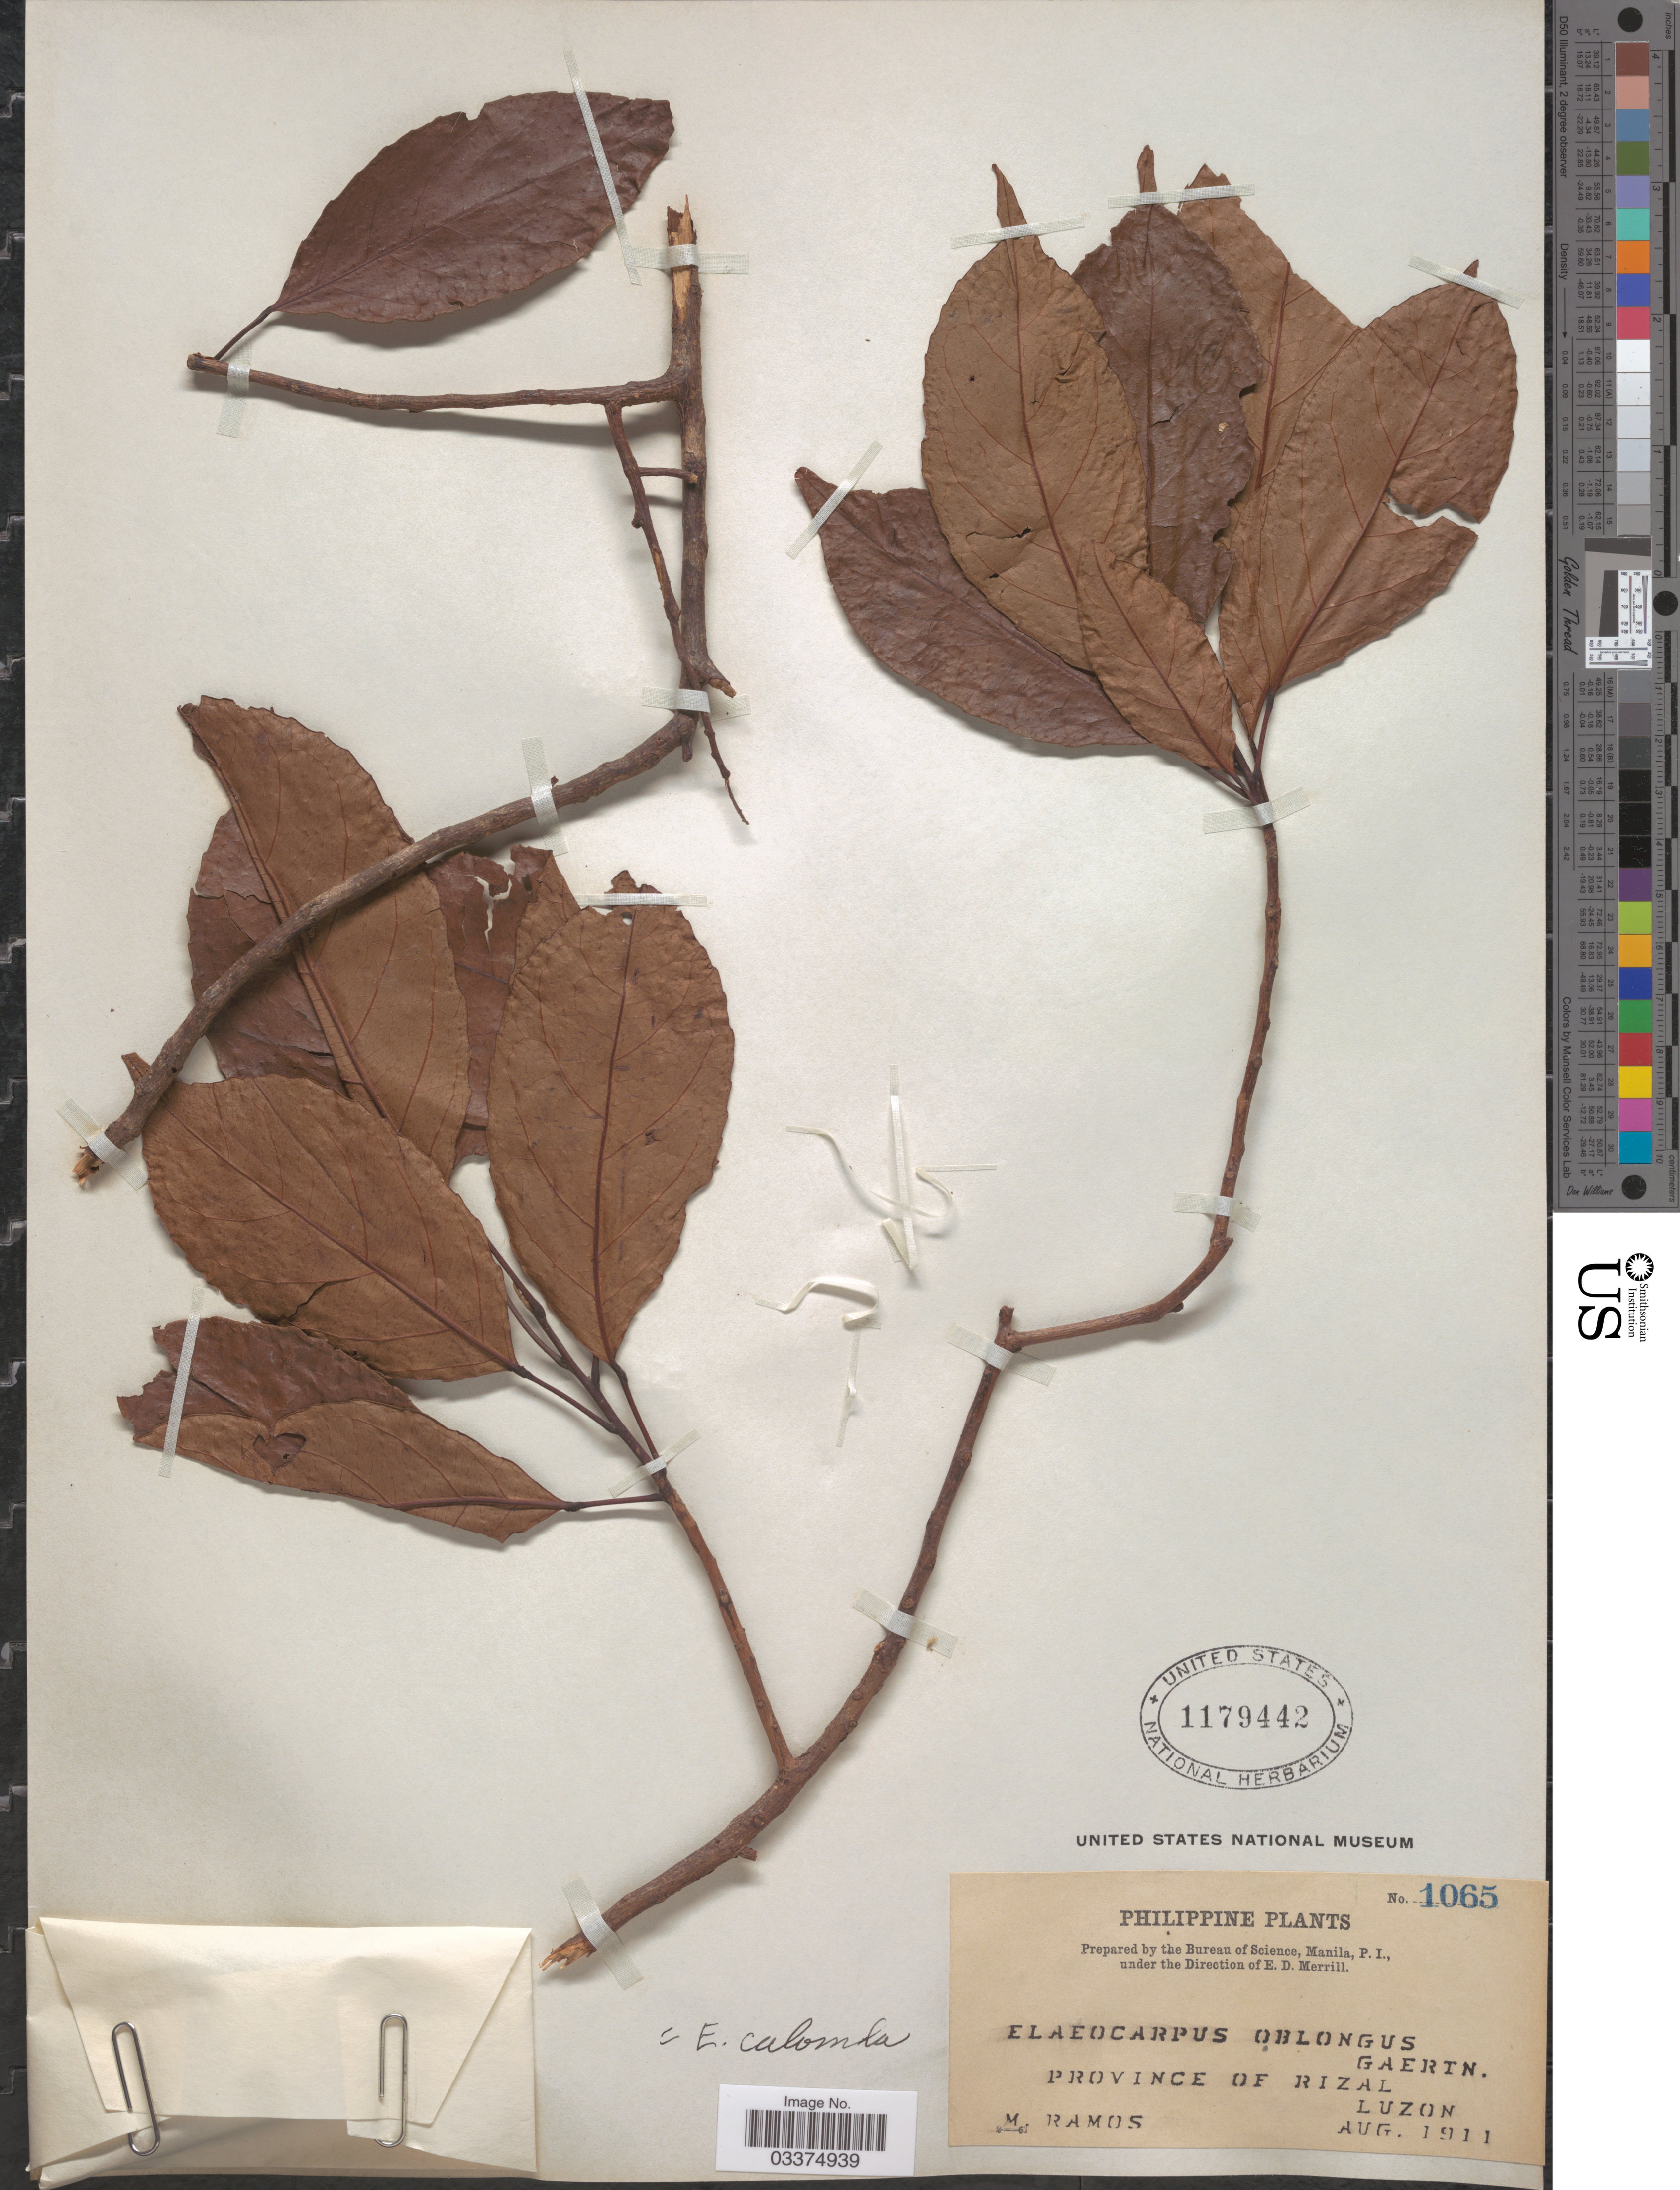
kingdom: Plantae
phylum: Tracheophyta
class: Magnoliopsida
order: Oxalidales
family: Elaeocarpaceae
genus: Elaeocarpus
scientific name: Elaeocarpus calomala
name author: (Blanco) Merr.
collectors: M. Ramos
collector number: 1065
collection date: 1911-08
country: Philippines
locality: Province of Rizal, Luzon.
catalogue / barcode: US 1179442